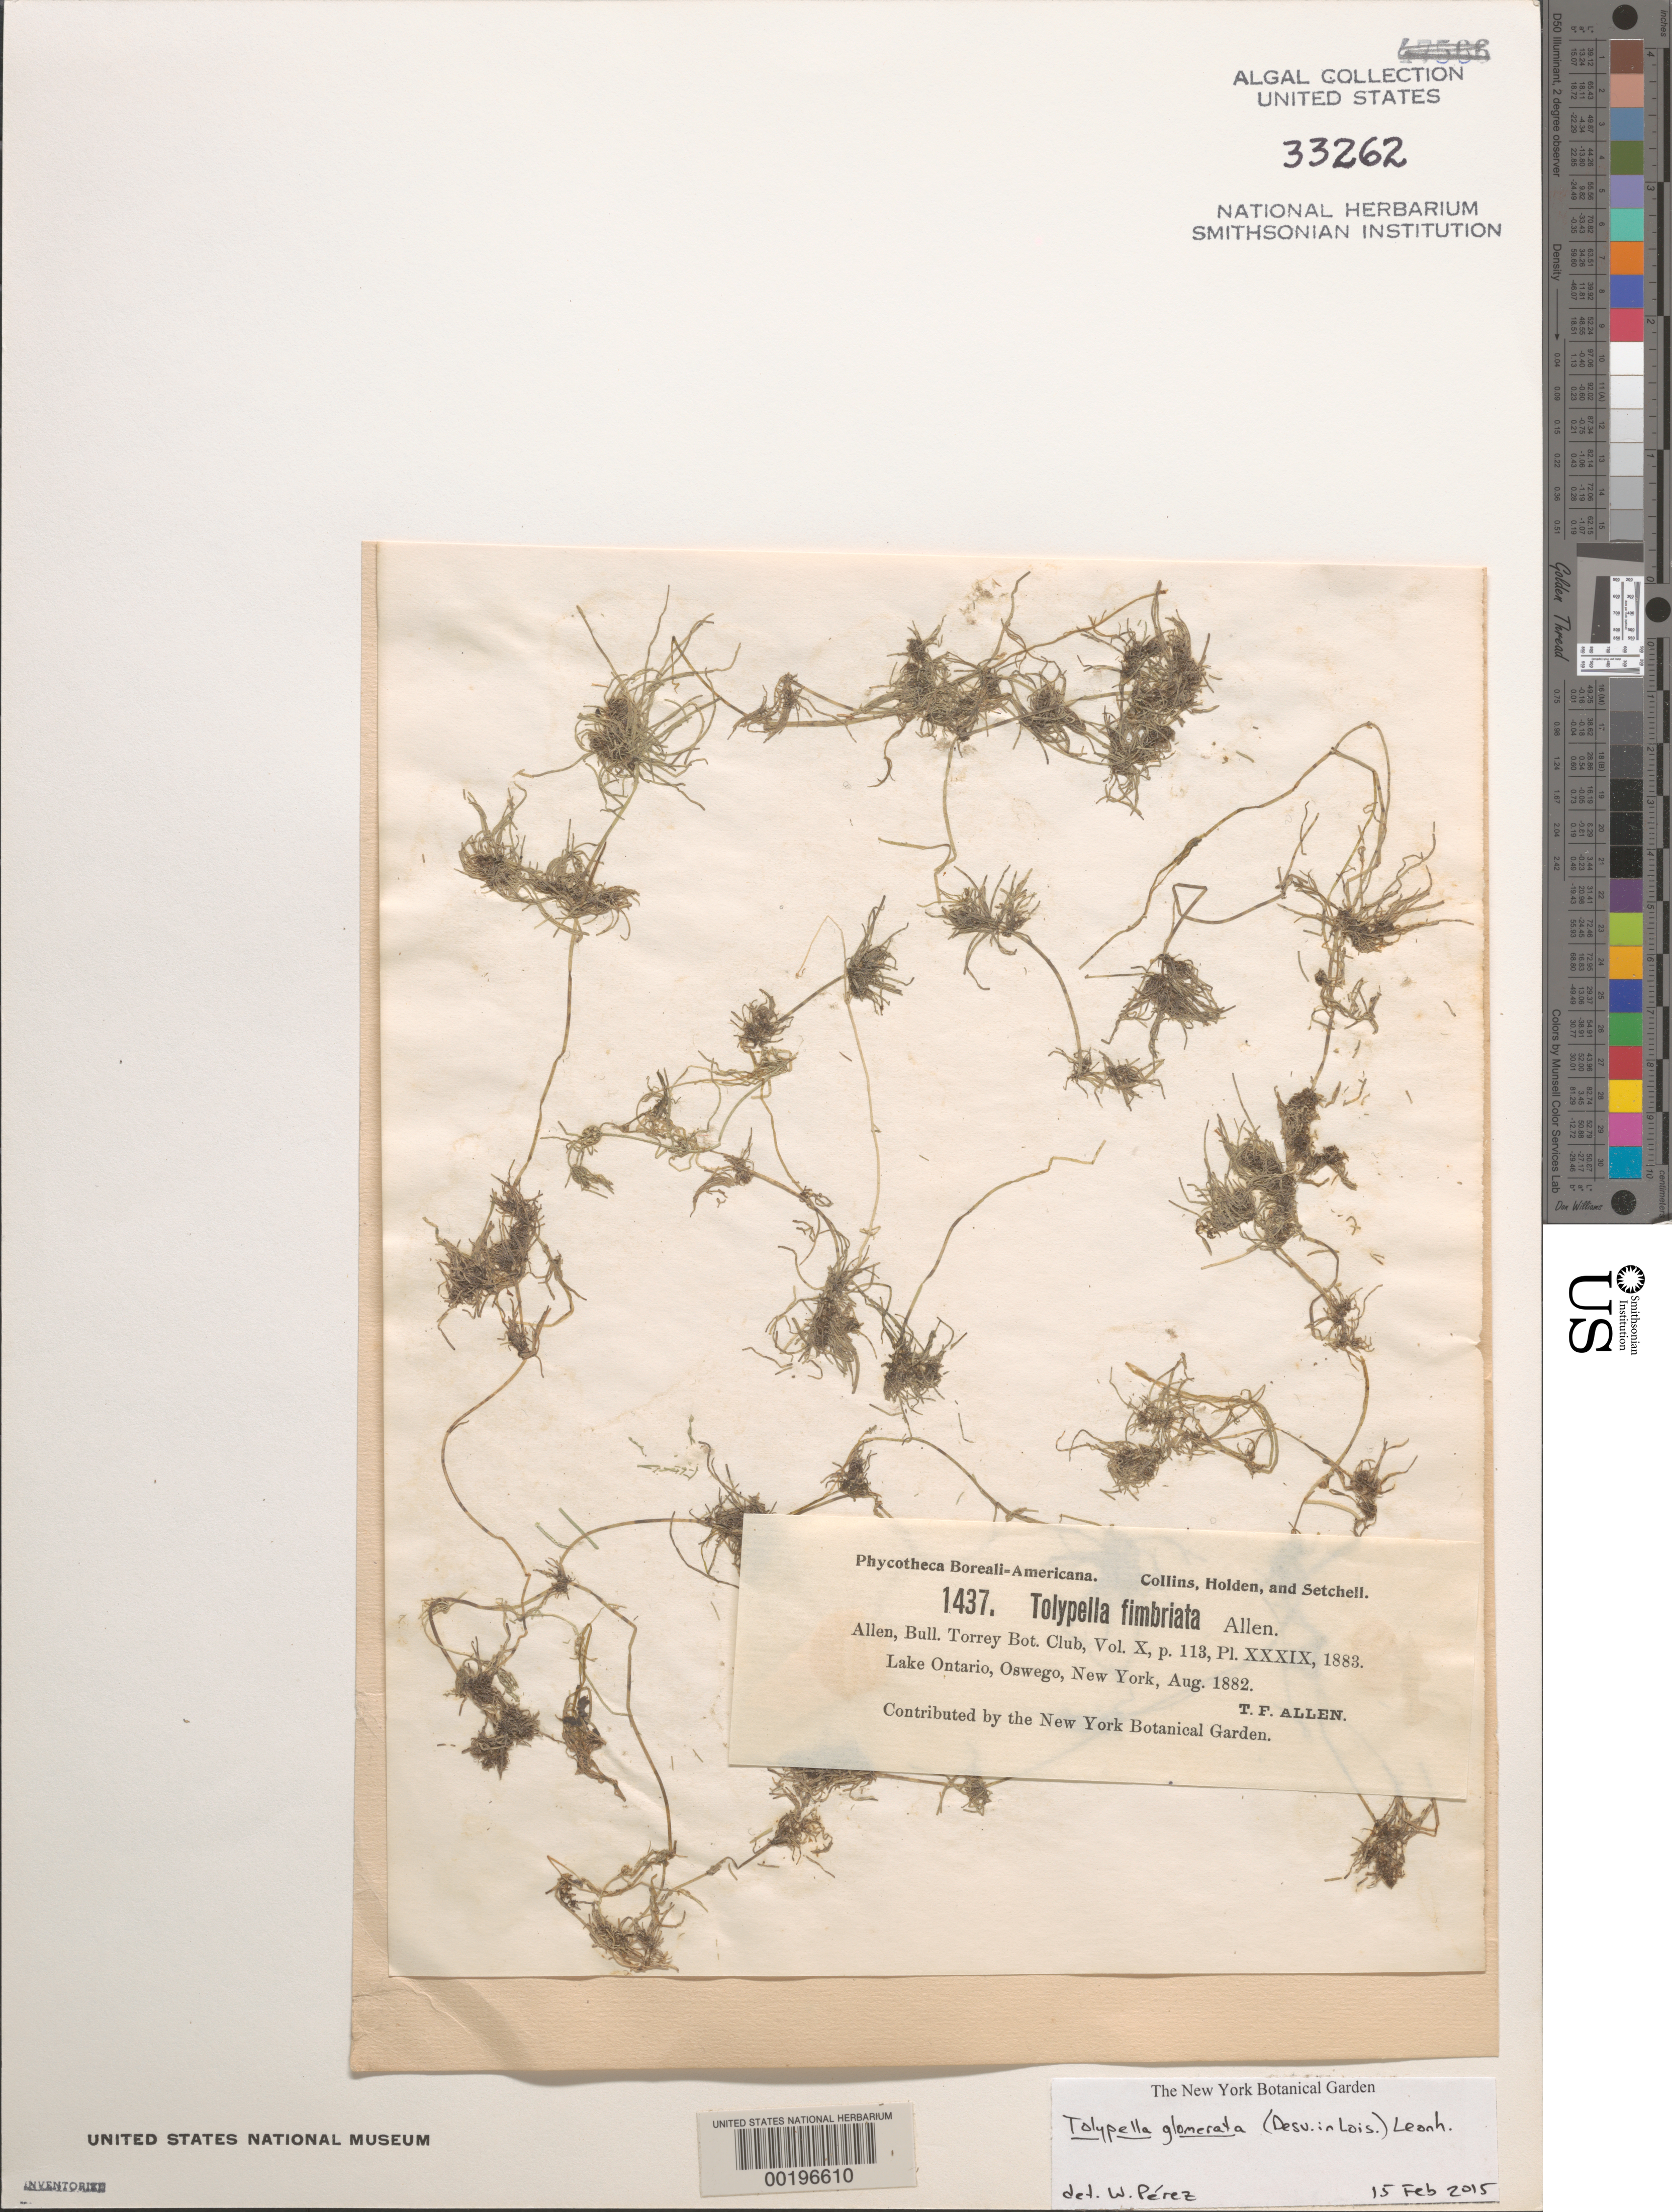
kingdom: Plantae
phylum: Charophyta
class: Charophyceae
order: Charales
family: Characeae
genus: Tolypella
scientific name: Tolypella glomerata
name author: (N.A. Desvaux) Leonhardi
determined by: Pérez, W.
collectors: T. F. Allen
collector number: PB-A 1437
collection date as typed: Aug 1882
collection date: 1882-08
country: United States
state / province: New York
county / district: Oswego County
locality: Lake Ontario, Oswego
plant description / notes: Collins, Holden & Setchell, Phycotheca Boreali-Americana, as Tolypella fimbriata Allen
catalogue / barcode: US 33262